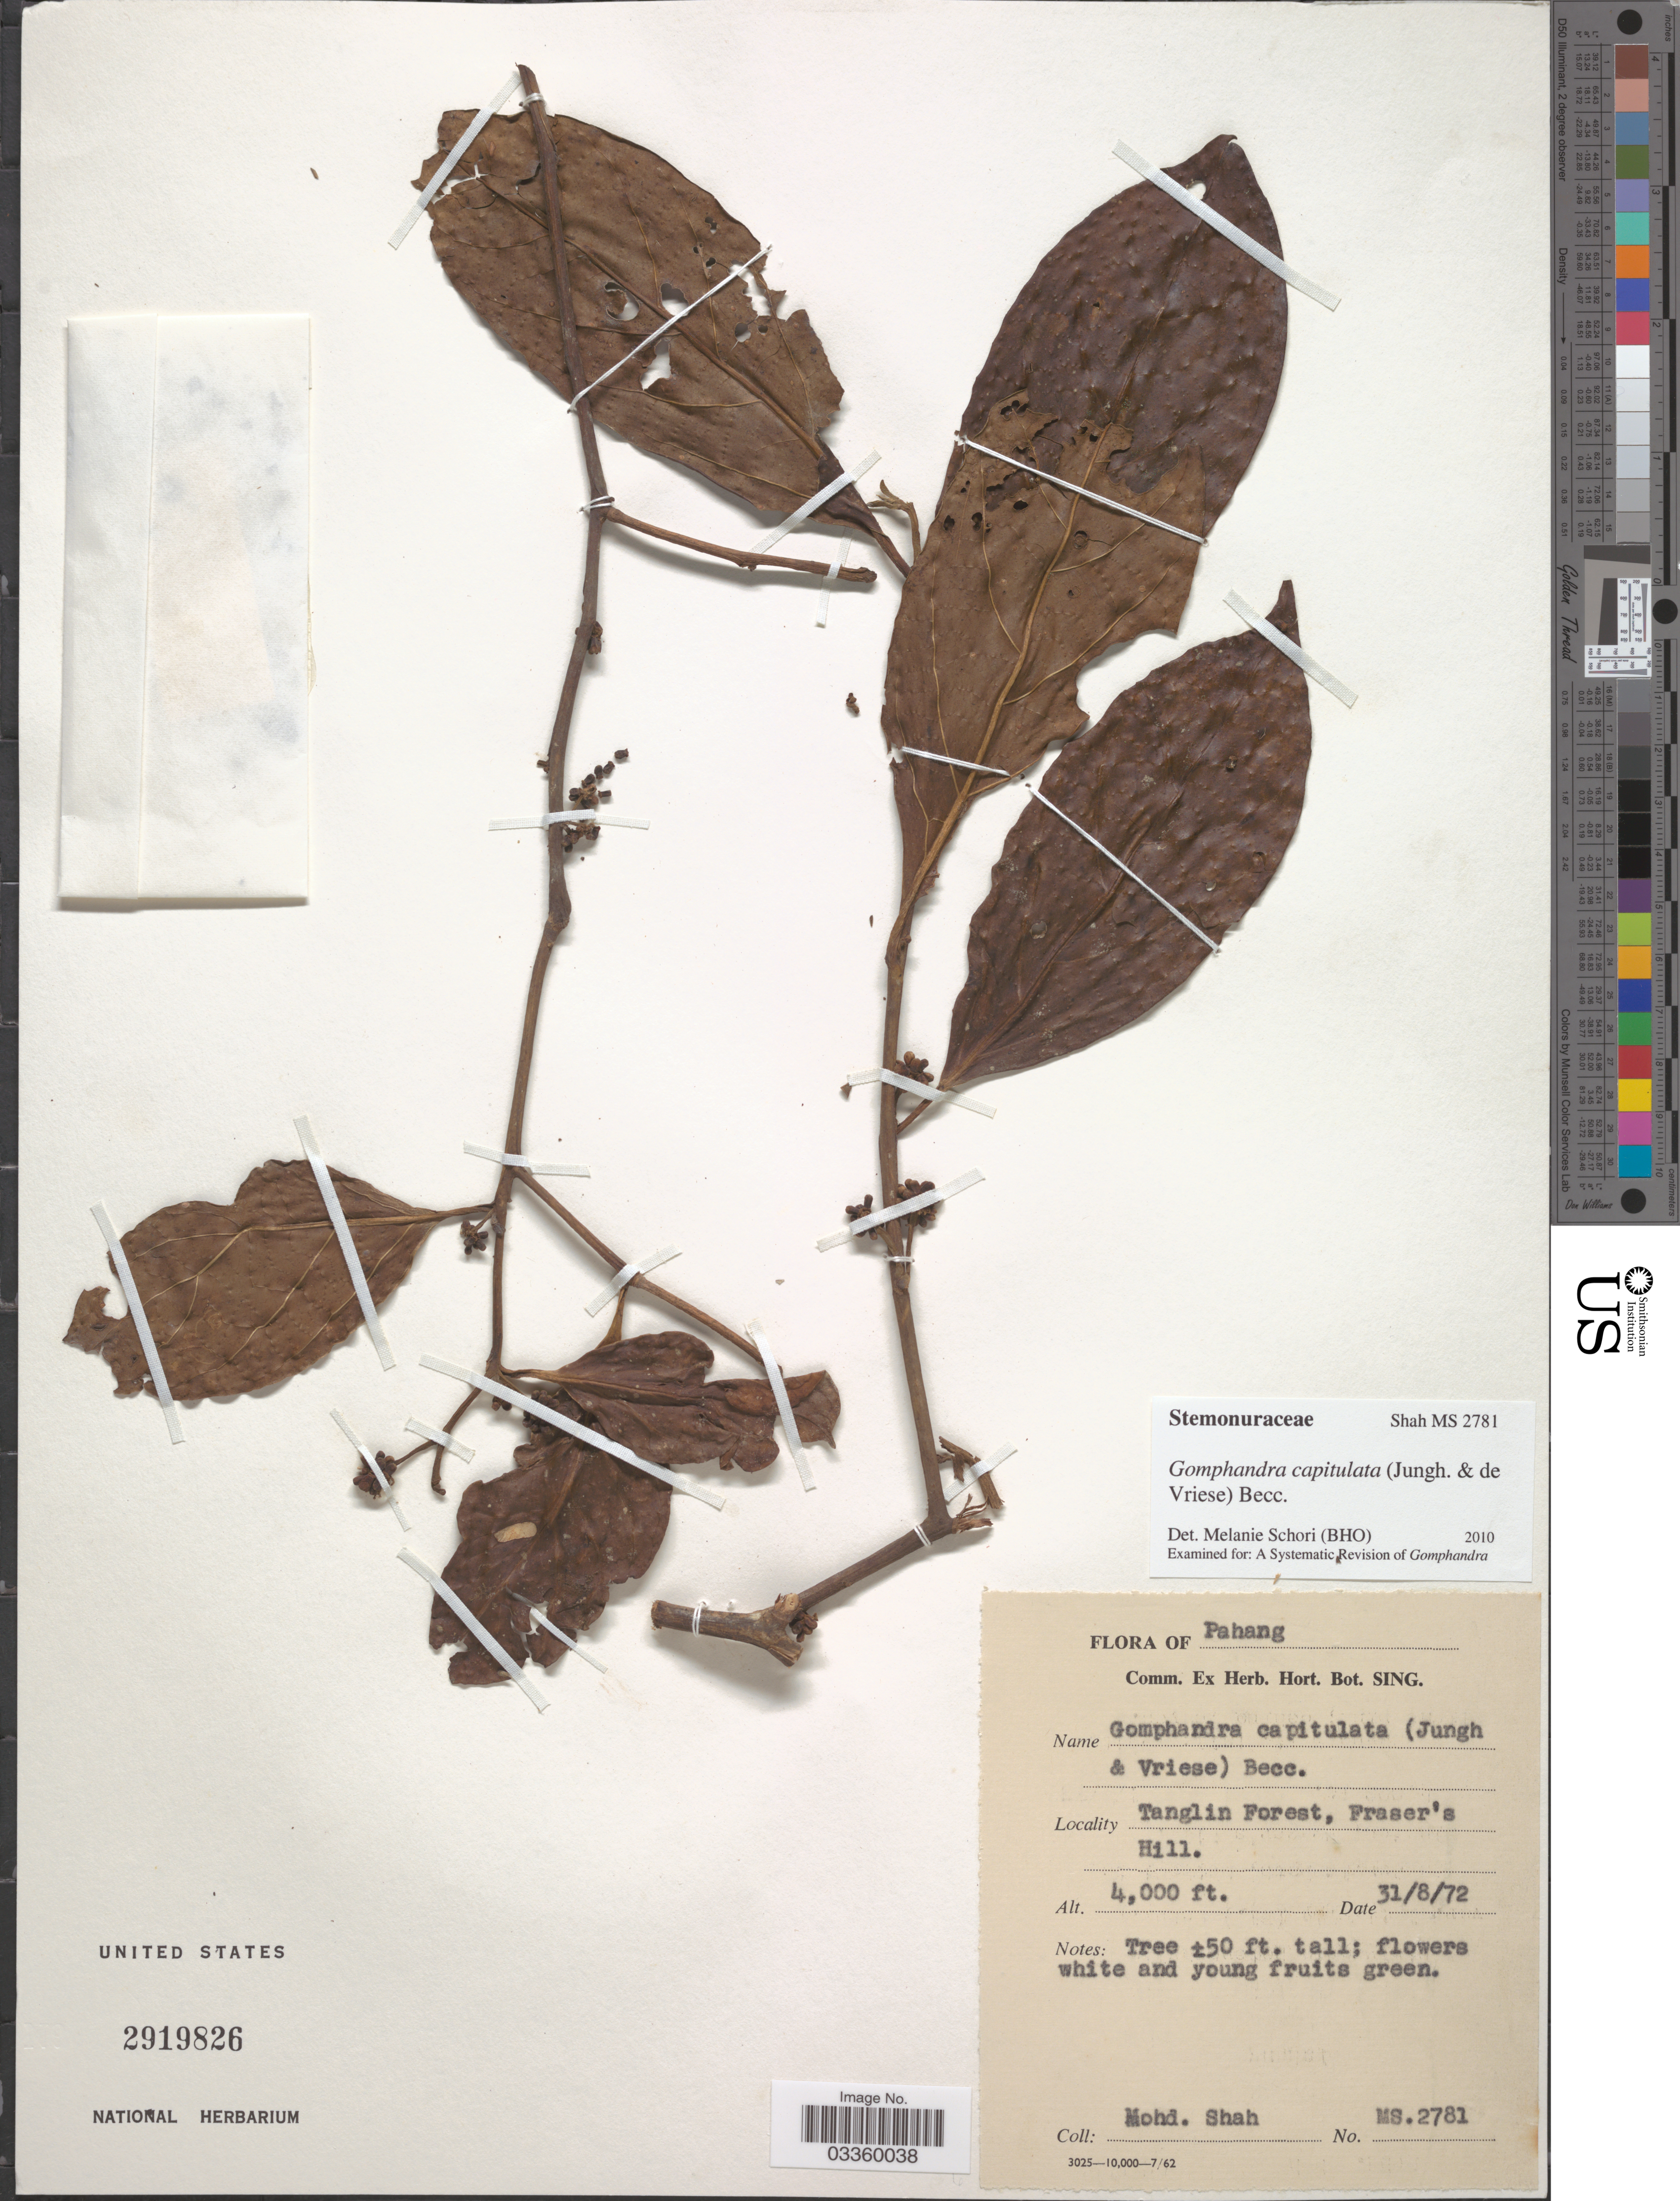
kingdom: Plantae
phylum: Tracheophyta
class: Magnoliopsida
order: Cardiopteridales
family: Stemonuraceae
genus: Gomphandra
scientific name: Gomphandra capitulata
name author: Becc.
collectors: M. Shah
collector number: MS.2781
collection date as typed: Transcribed d/m/y: 31/8/72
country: Malaysia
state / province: Pahang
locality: Tanglin Forest, Fraser's Hill.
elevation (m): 1219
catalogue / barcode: US 2919826